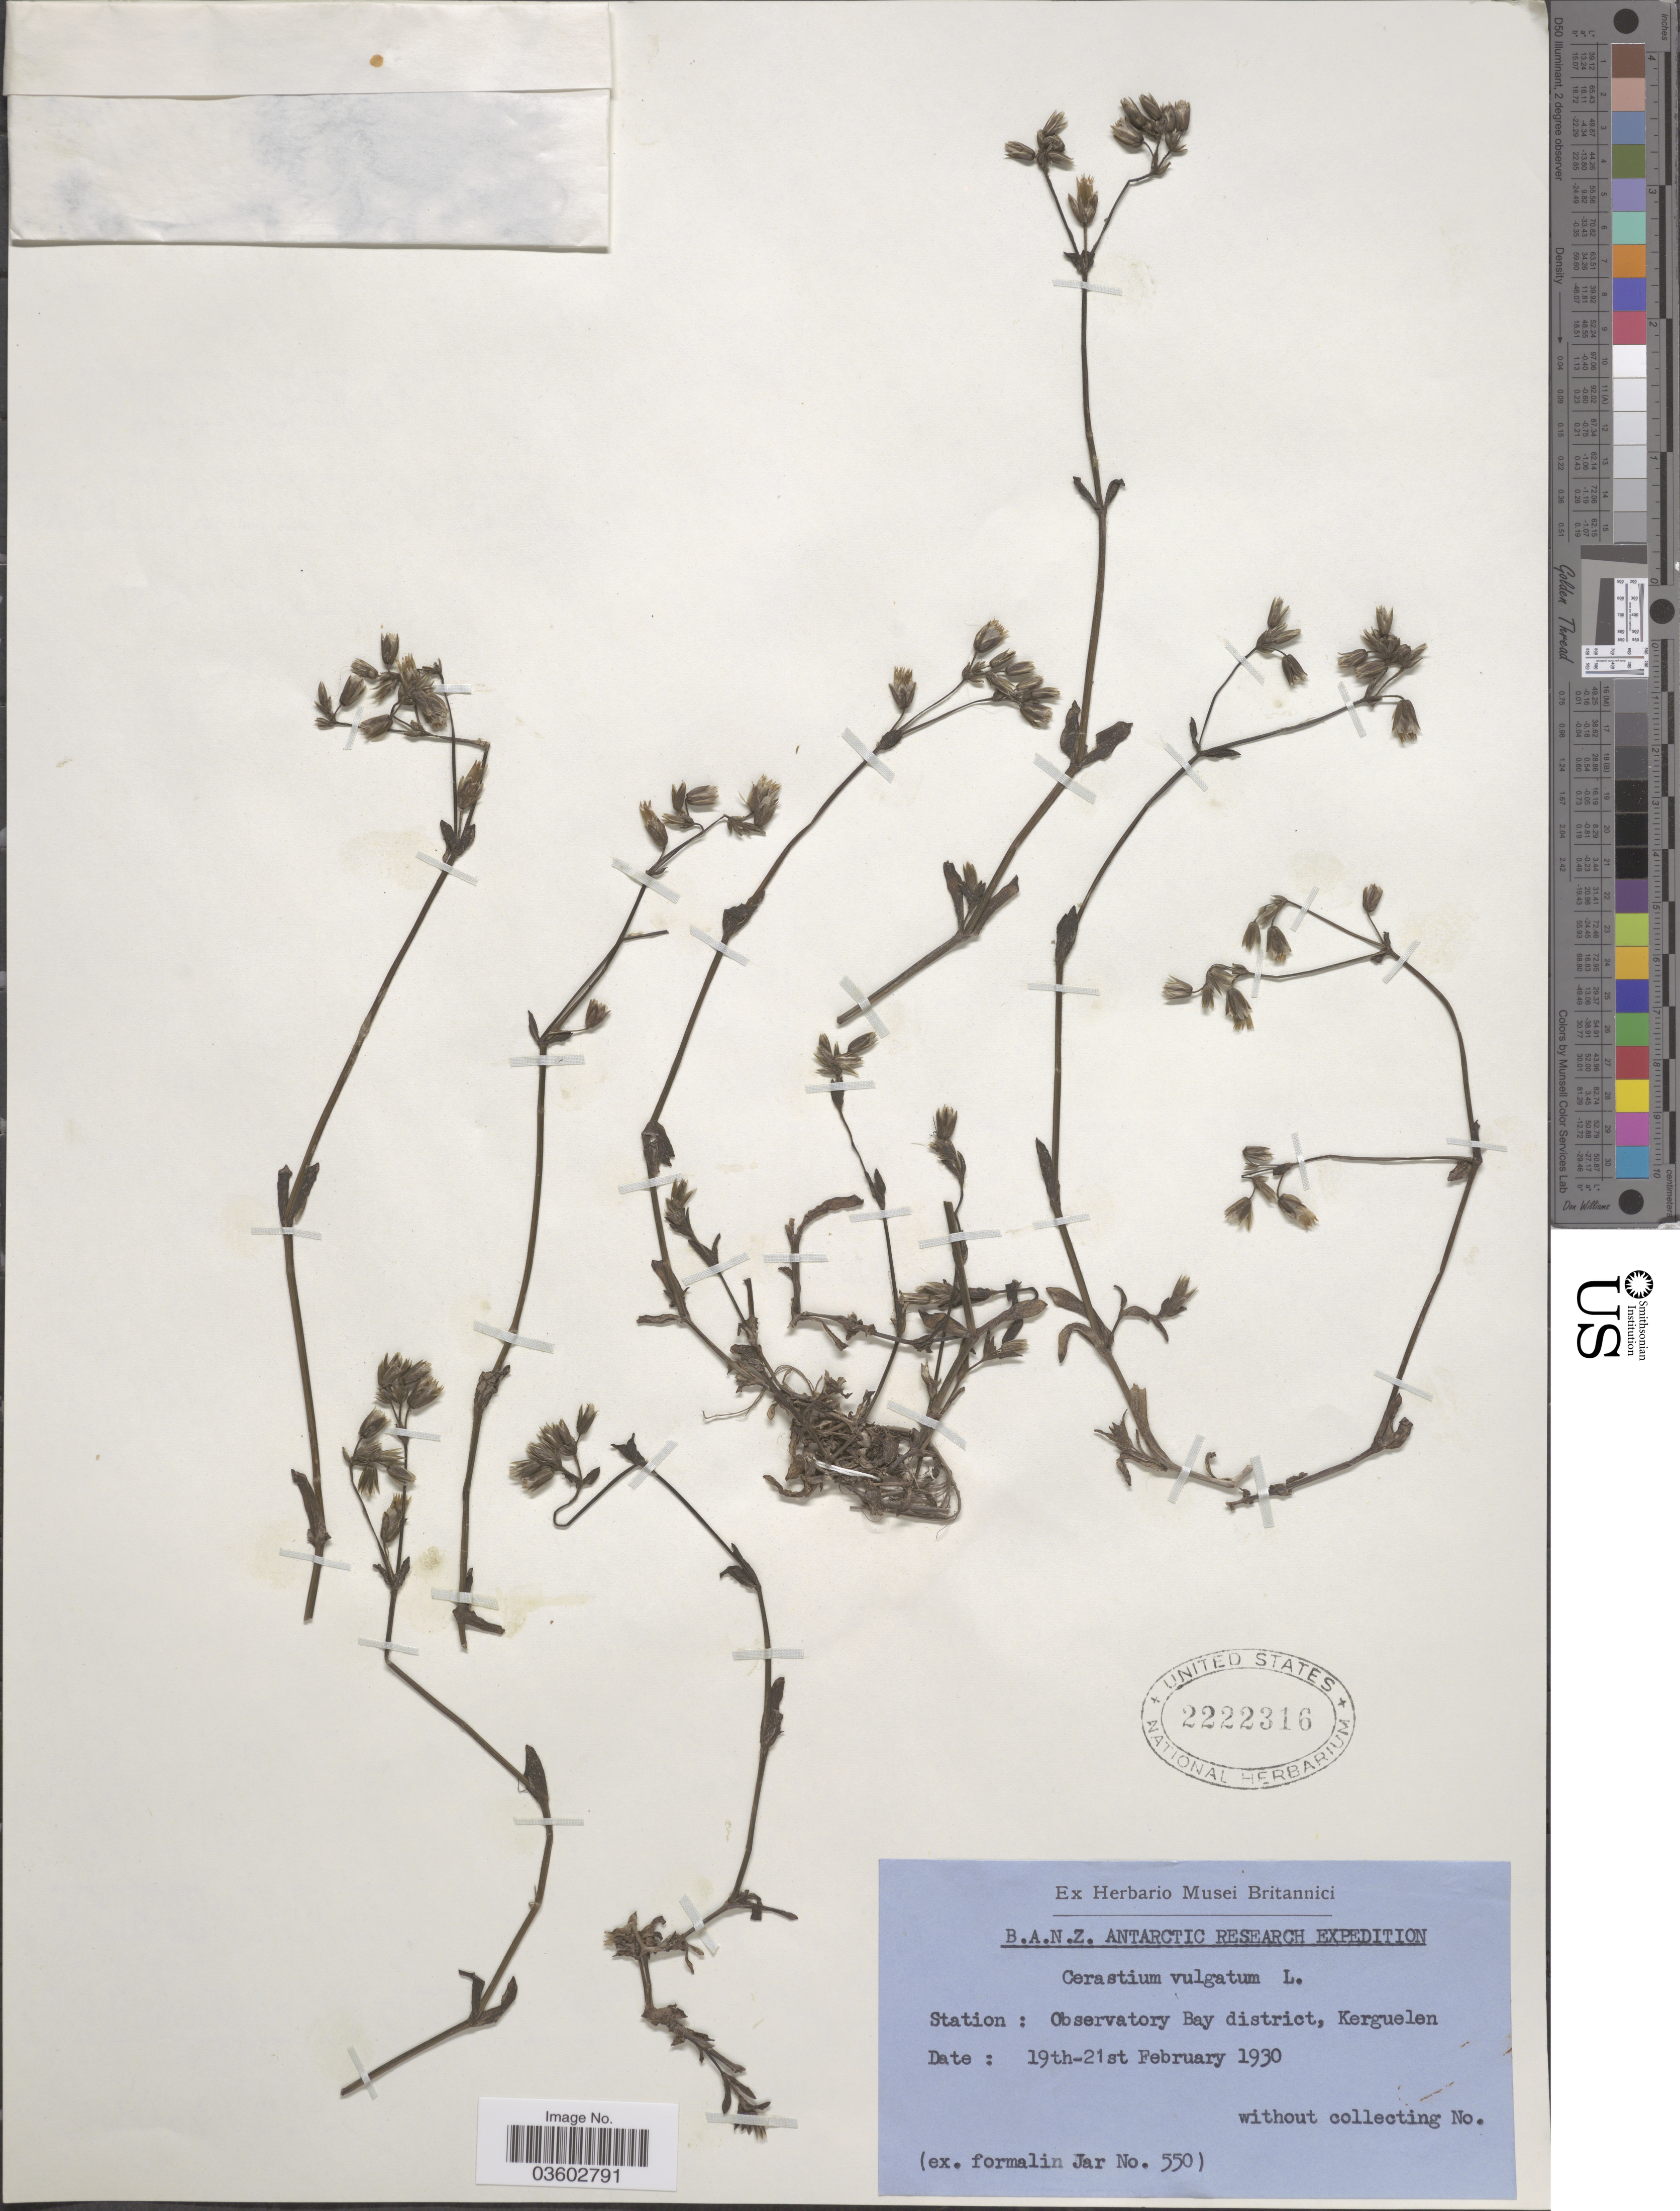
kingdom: Plantae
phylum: Tracheophyta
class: Magnoliopsida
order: Caryophyllales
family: Caryophyllaceae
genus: Cerastium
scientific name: Cerastium vulgatum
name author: L.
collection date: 1930-02-19/1930-02-21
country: French Southern Territories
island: Kerguelen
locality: Station: Observatory Bay district, Kerguelen.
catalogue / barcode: US 2222316